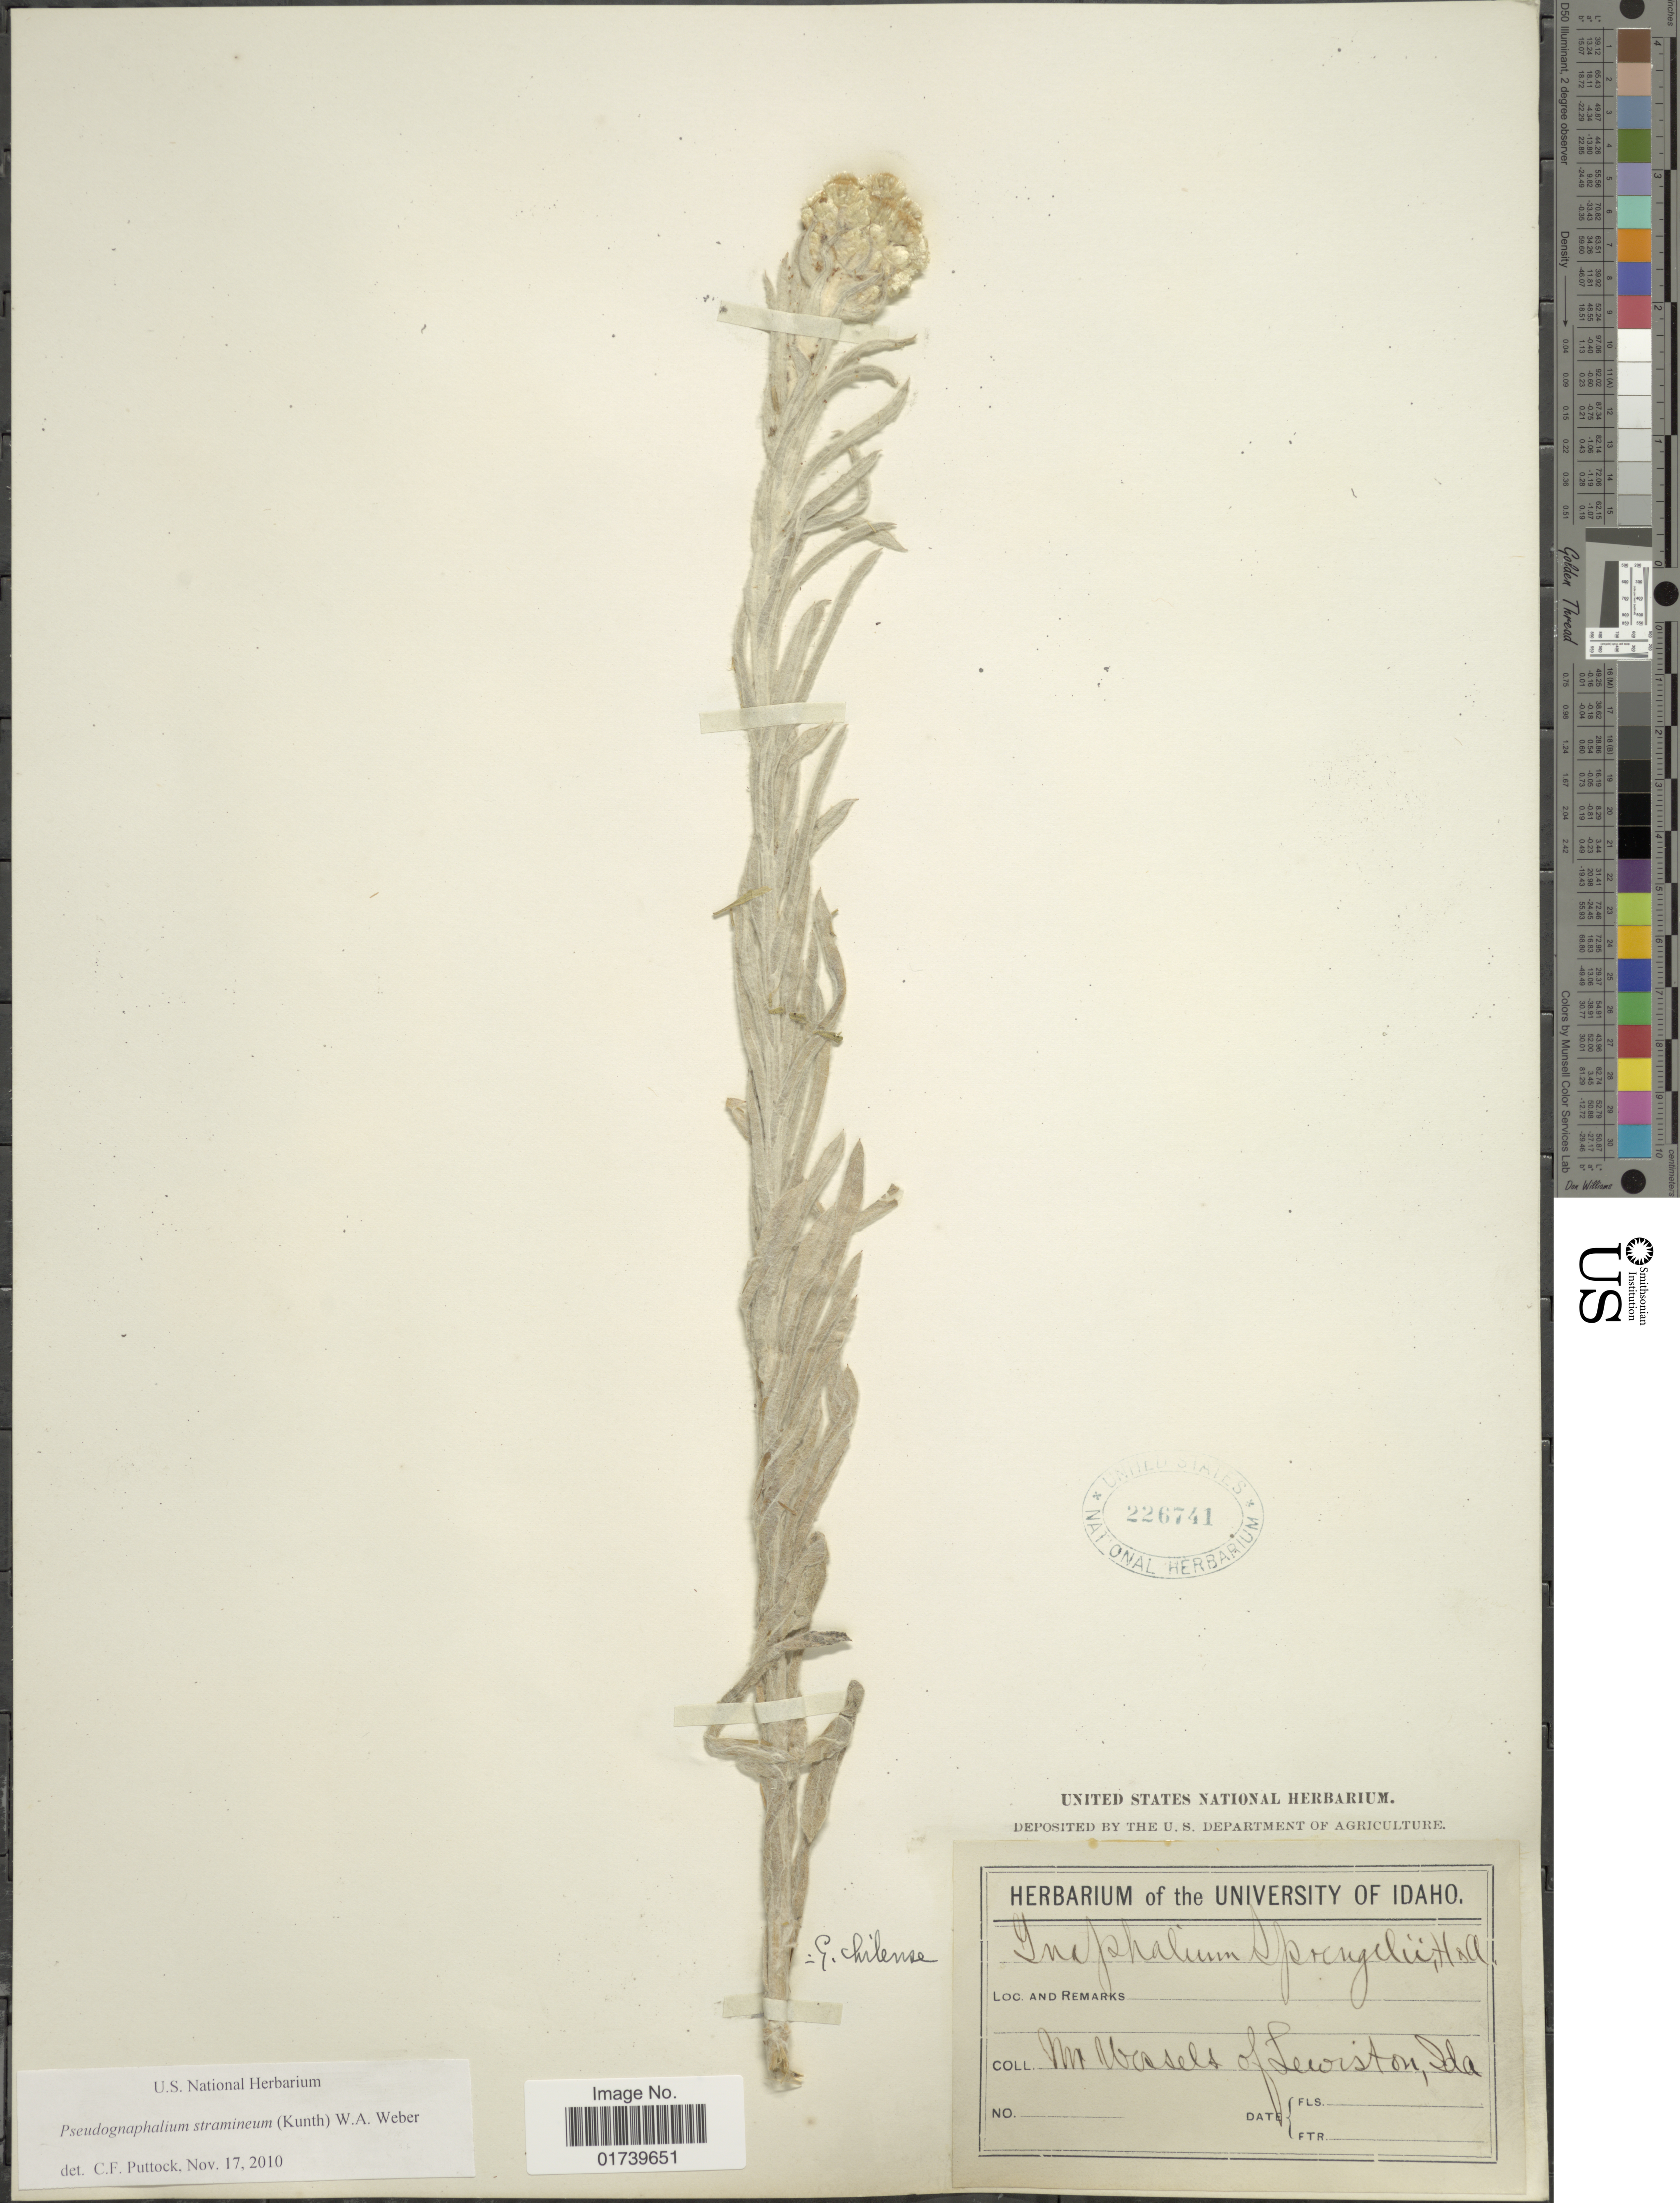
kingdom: Plantae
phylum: Tracheophyta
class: Magnoliopsida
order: Asterales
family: Asteraceae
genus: Pseudognaphalium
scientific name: Pseudognaphalium stramineum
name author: (Kunth) Anderb.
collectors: University of Idaho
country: United States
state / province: Idaho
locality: M. Waselt of Lewiston, Ida [interpreted]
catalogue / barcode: US 226741